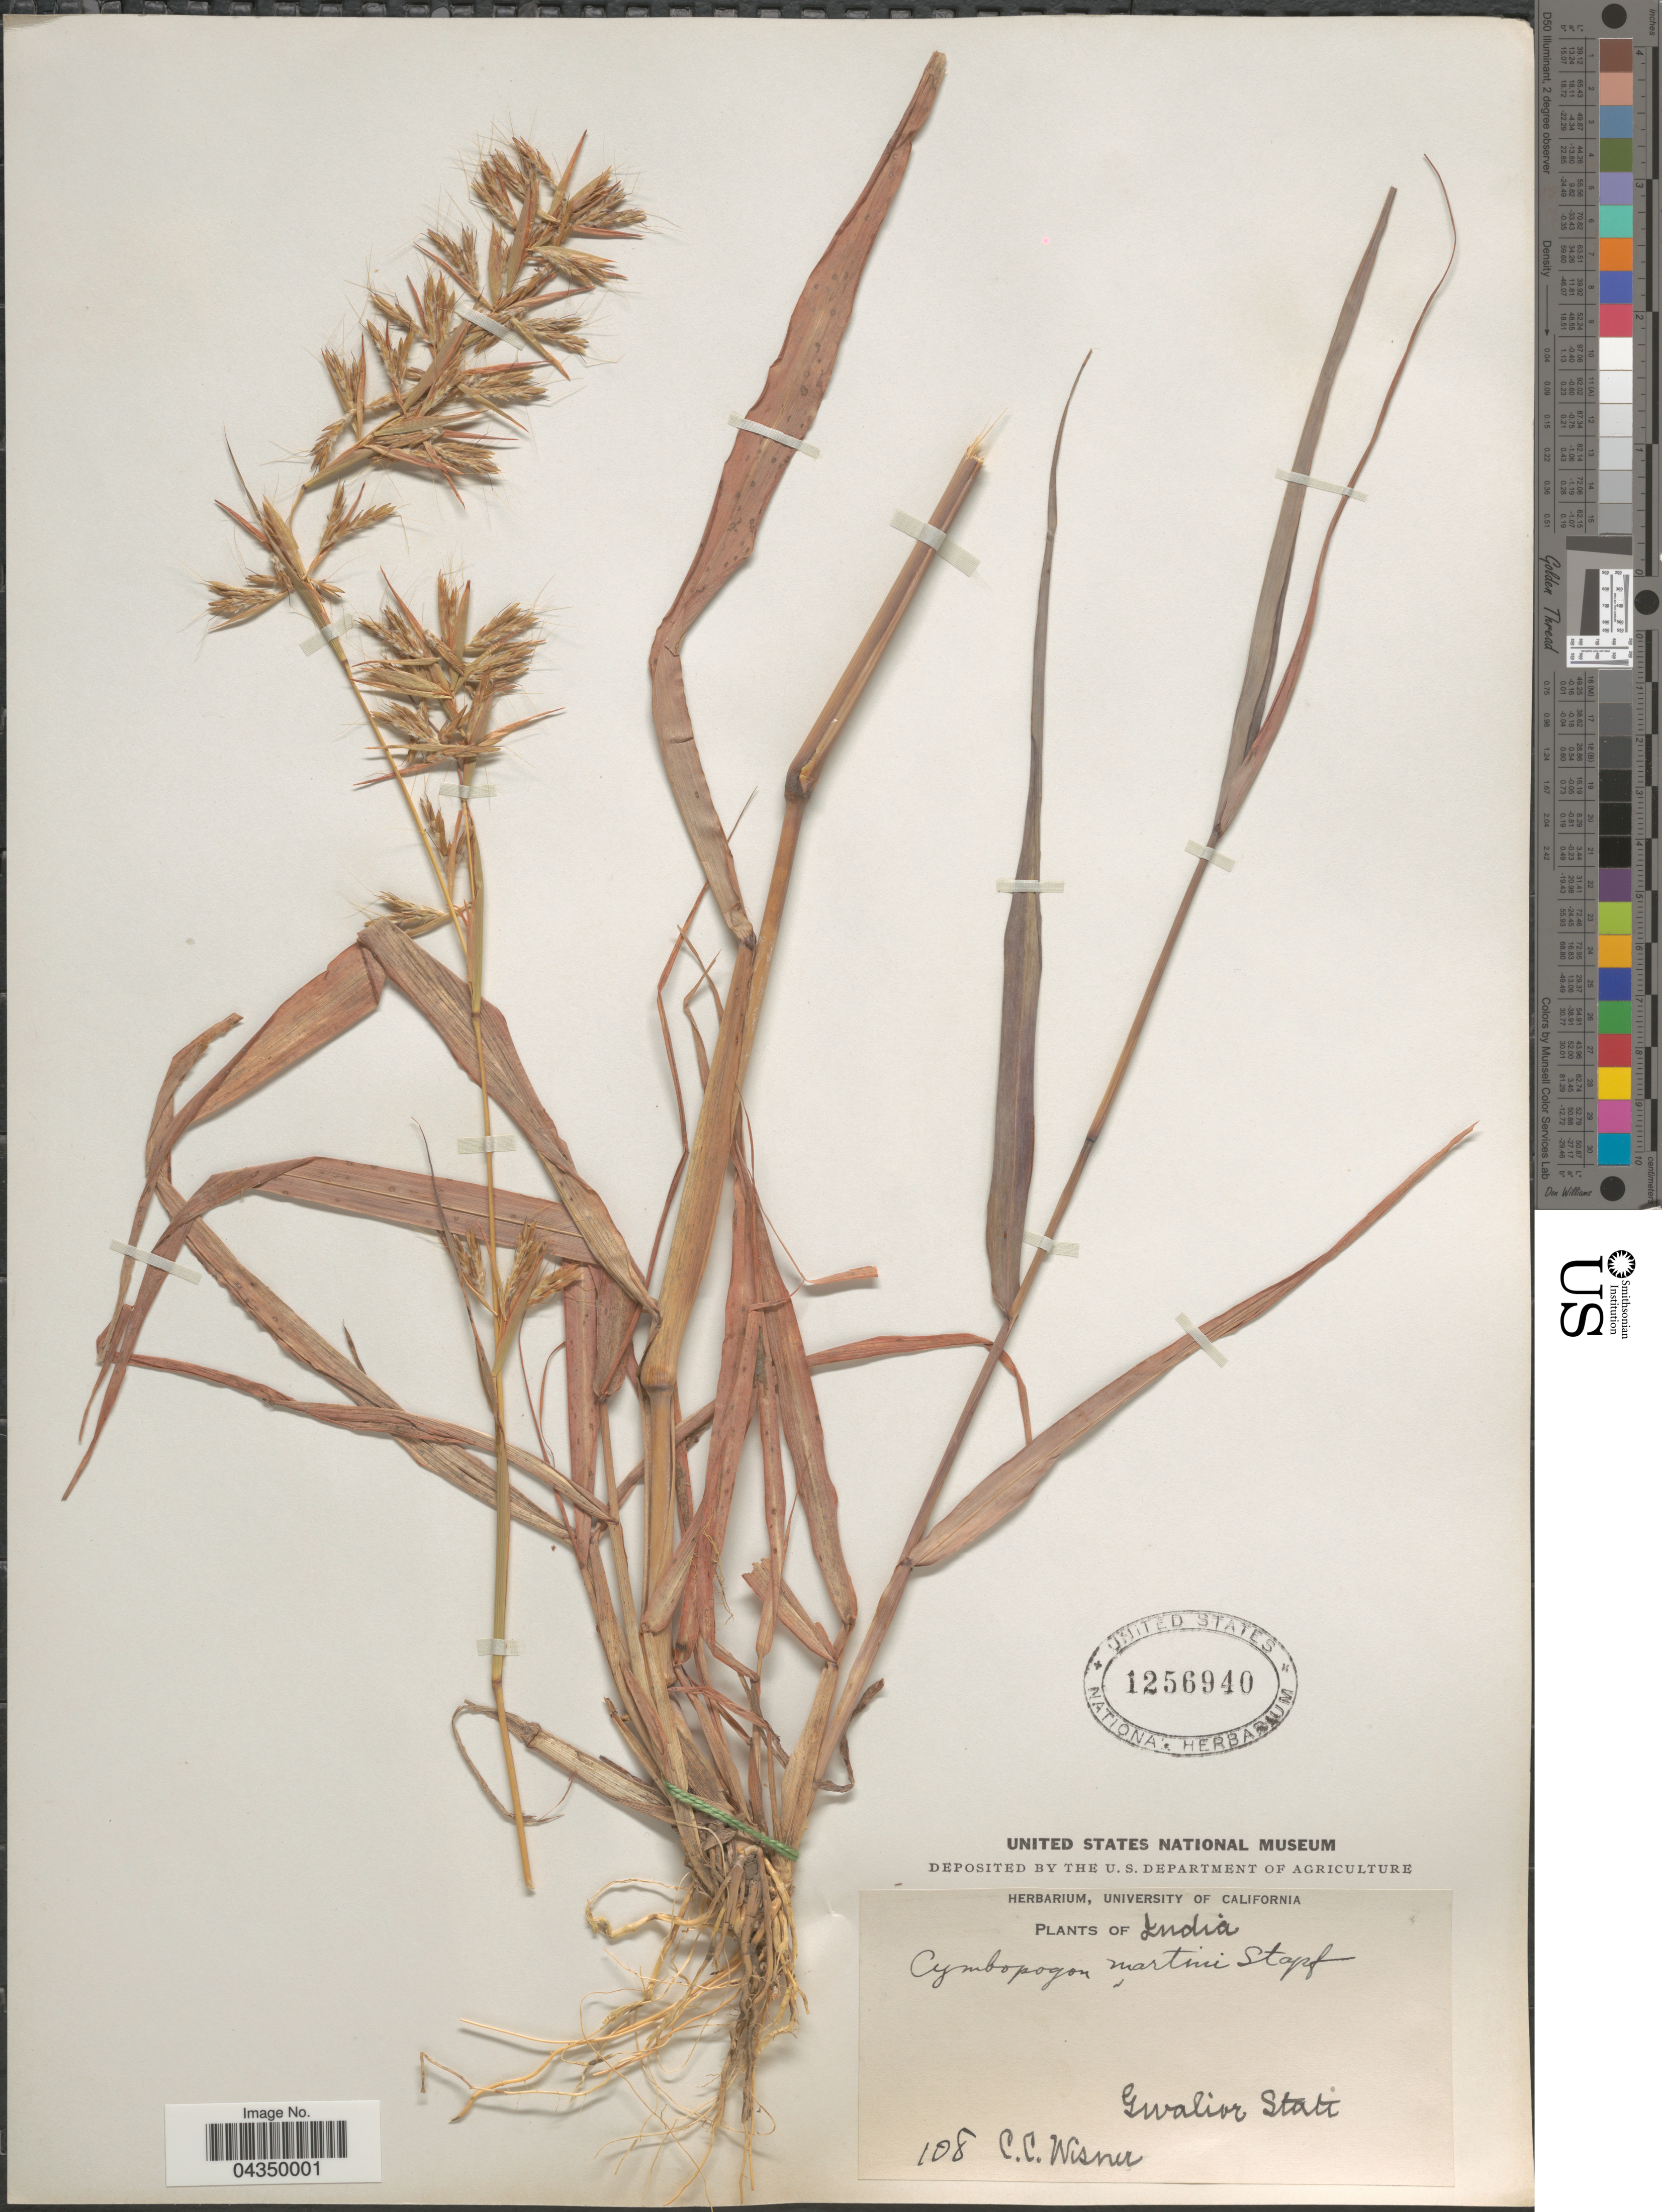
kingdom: Plantae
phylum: Tracheophyta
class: Liliopsida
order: Poales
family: Poaceae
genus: Cymbopogon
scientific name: Cymbopogon martini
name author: (Roxb.) Stapf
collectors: C. Wisner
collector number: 108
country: India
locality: Gwalior State.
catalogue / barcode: US 1256940